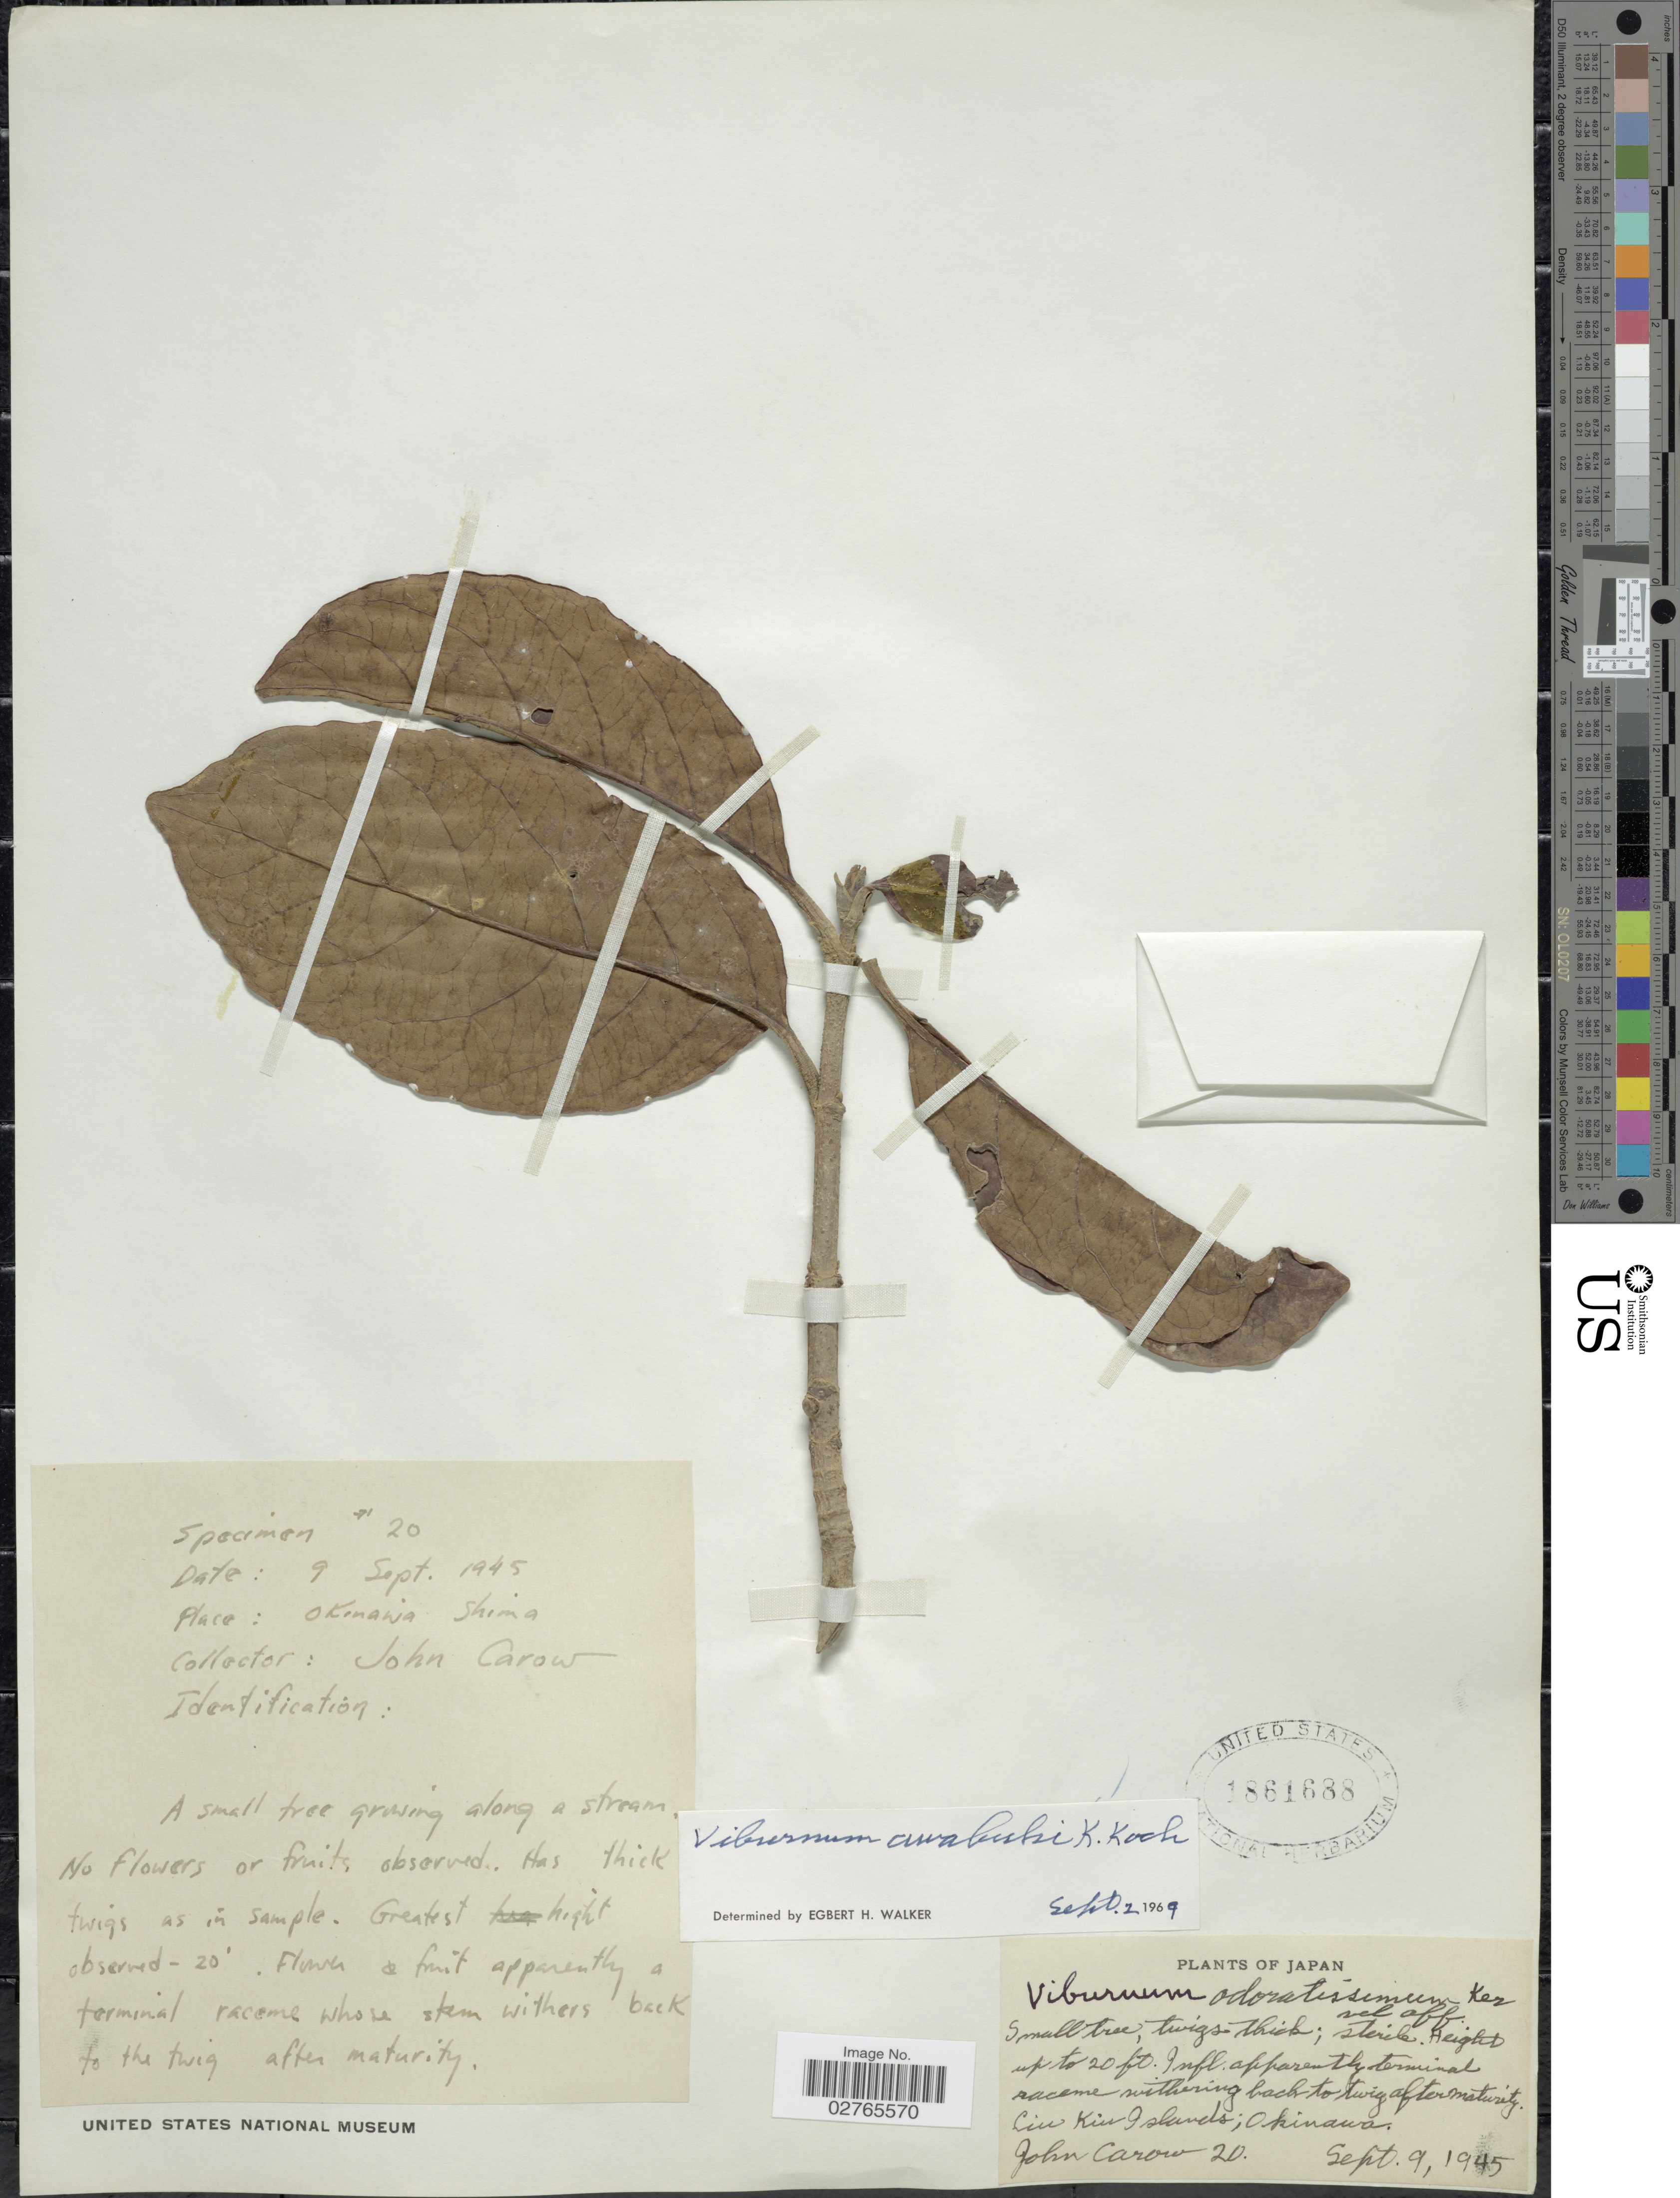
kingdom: Plantae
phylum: Tracheophyta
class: Magnoliopsida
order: Dipsacales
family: Viburnaceae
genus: Viburnum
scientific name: Viburnum awabuki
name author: K. Koch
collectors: J. Carow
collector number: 20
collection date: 1945-09-09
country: Japan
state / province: Okinawa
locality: Okinawa Shima. Liu Kiu Islands.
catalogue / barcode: US 1861688